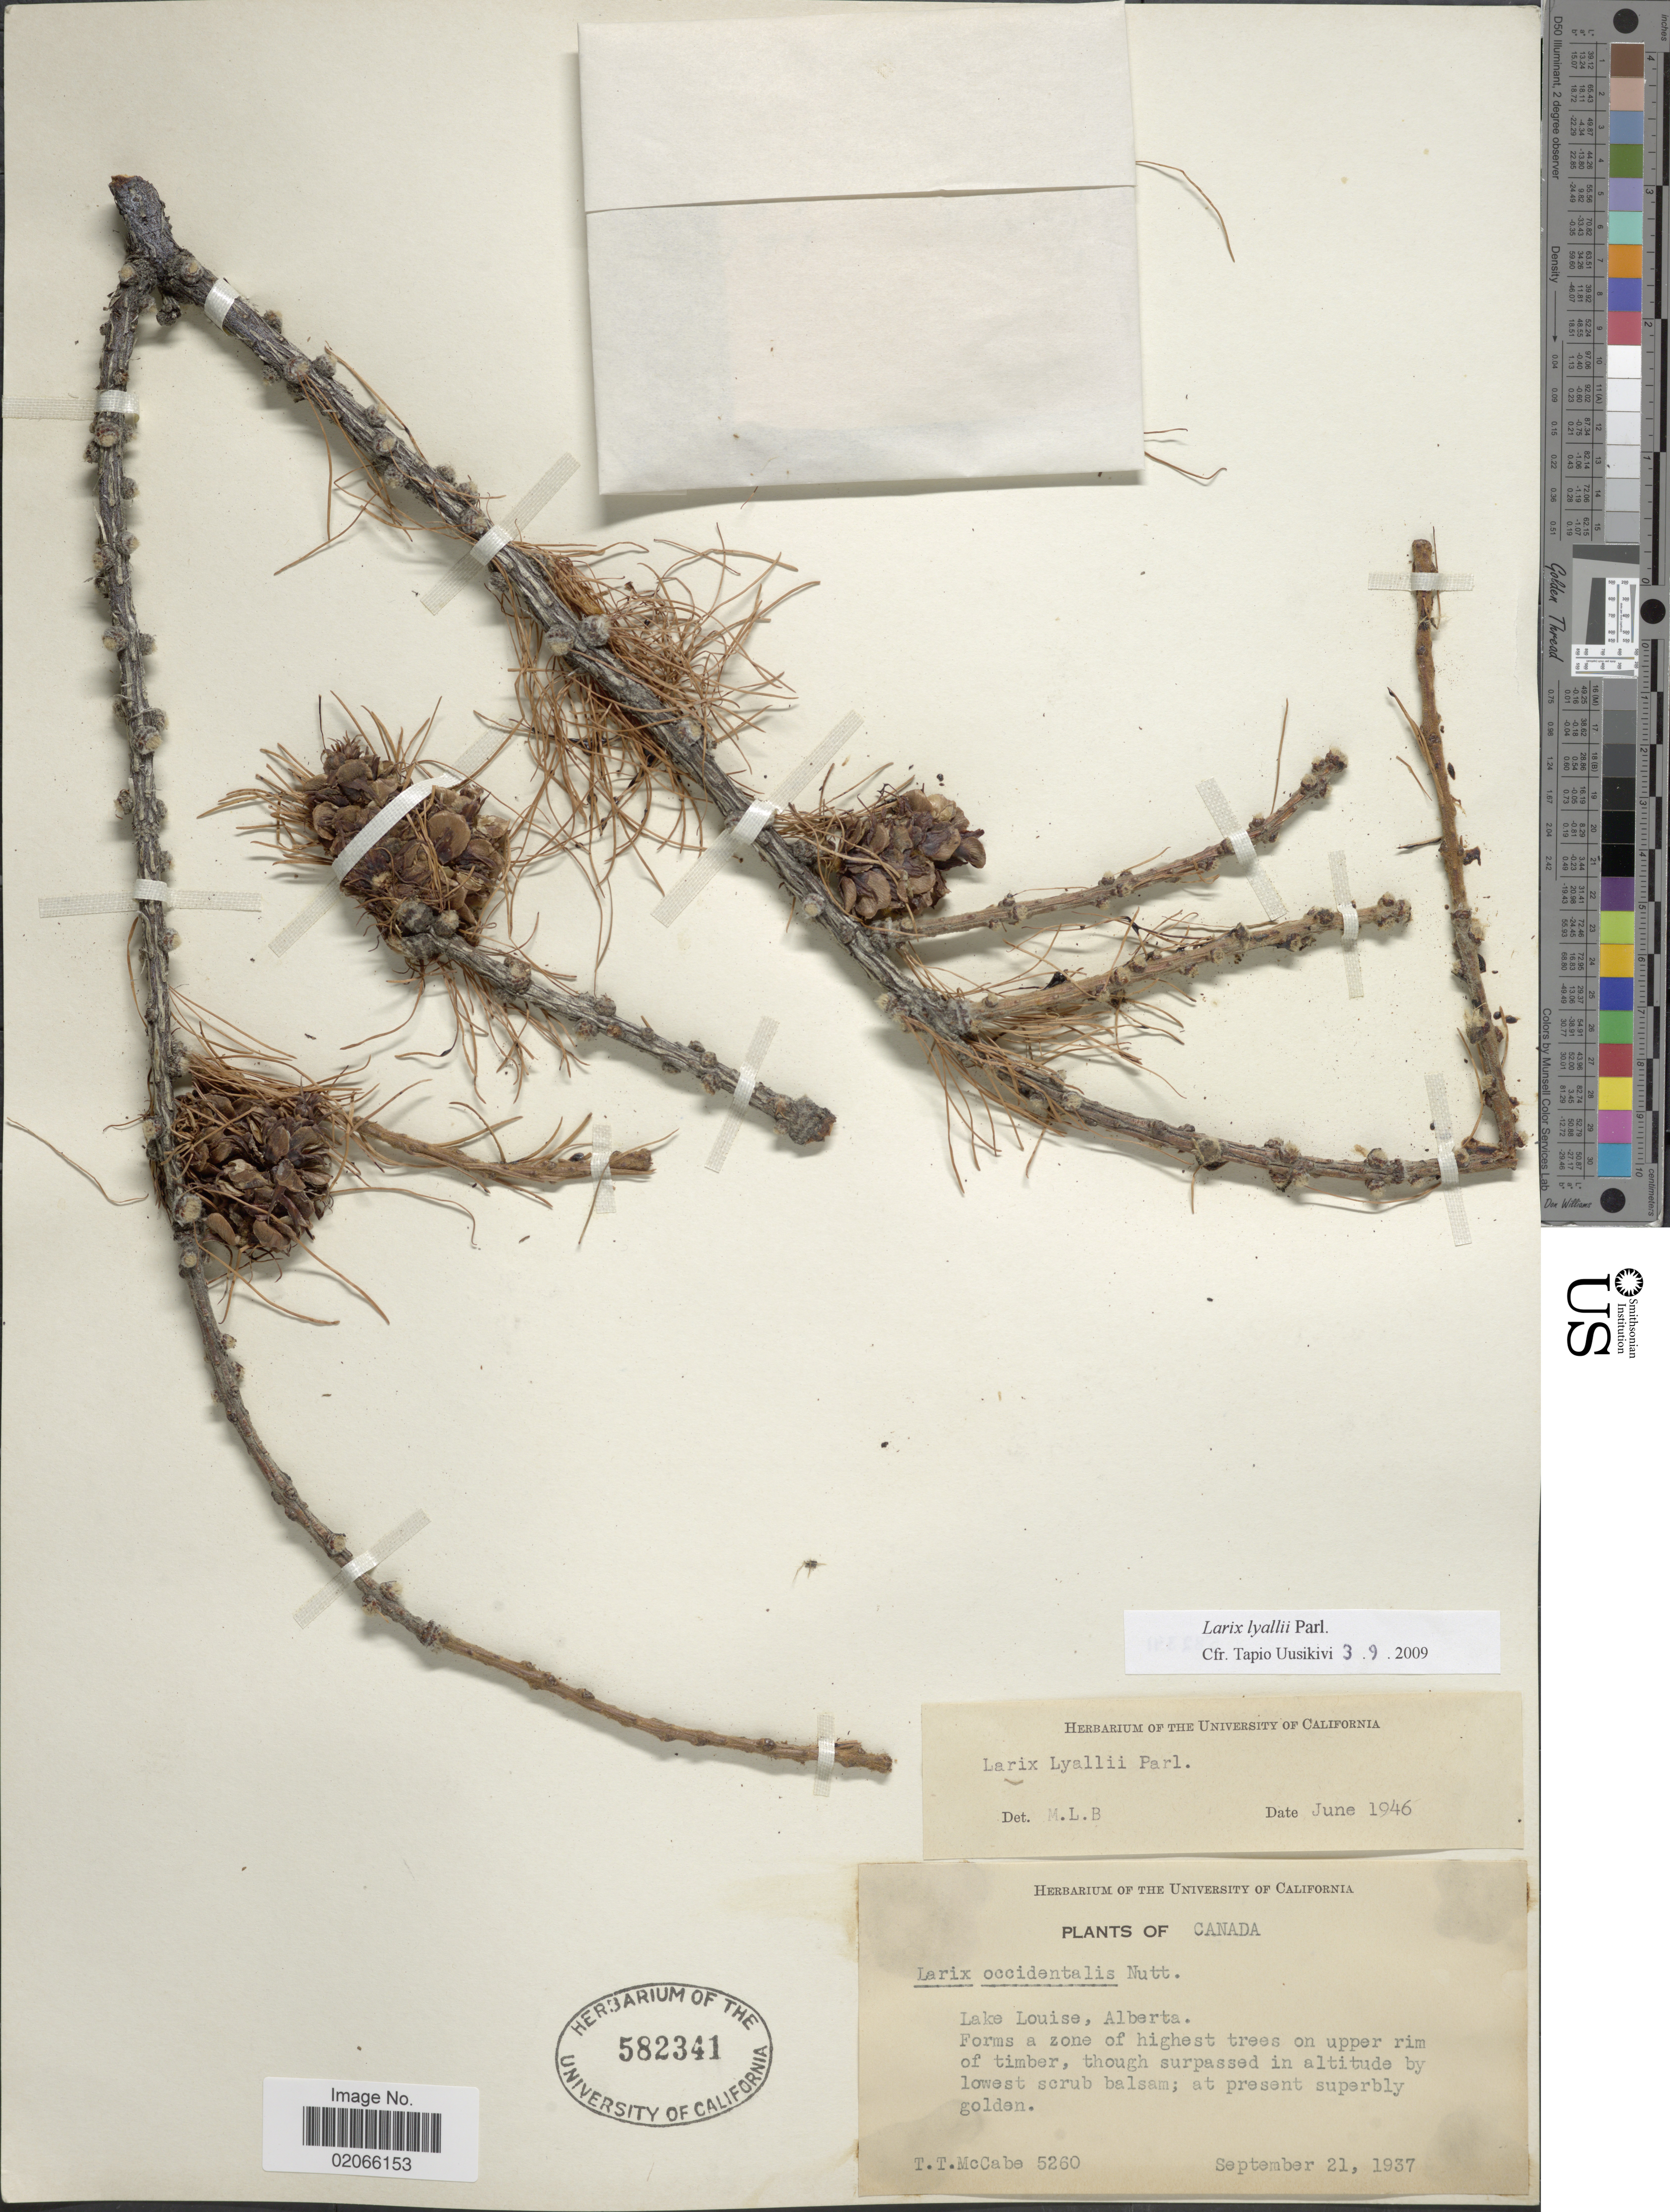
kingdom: Plantae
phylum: Tracheophyta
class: Pinopsida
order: Pinales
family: Pinaceae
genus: Larix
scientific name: Larix lyallii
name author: Parl.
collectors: T. McCabe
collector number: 5260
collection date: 1937-09-21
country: Canada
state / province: Alberta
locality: Canada, Lake Louise, Alberta.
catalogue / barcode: US 582341